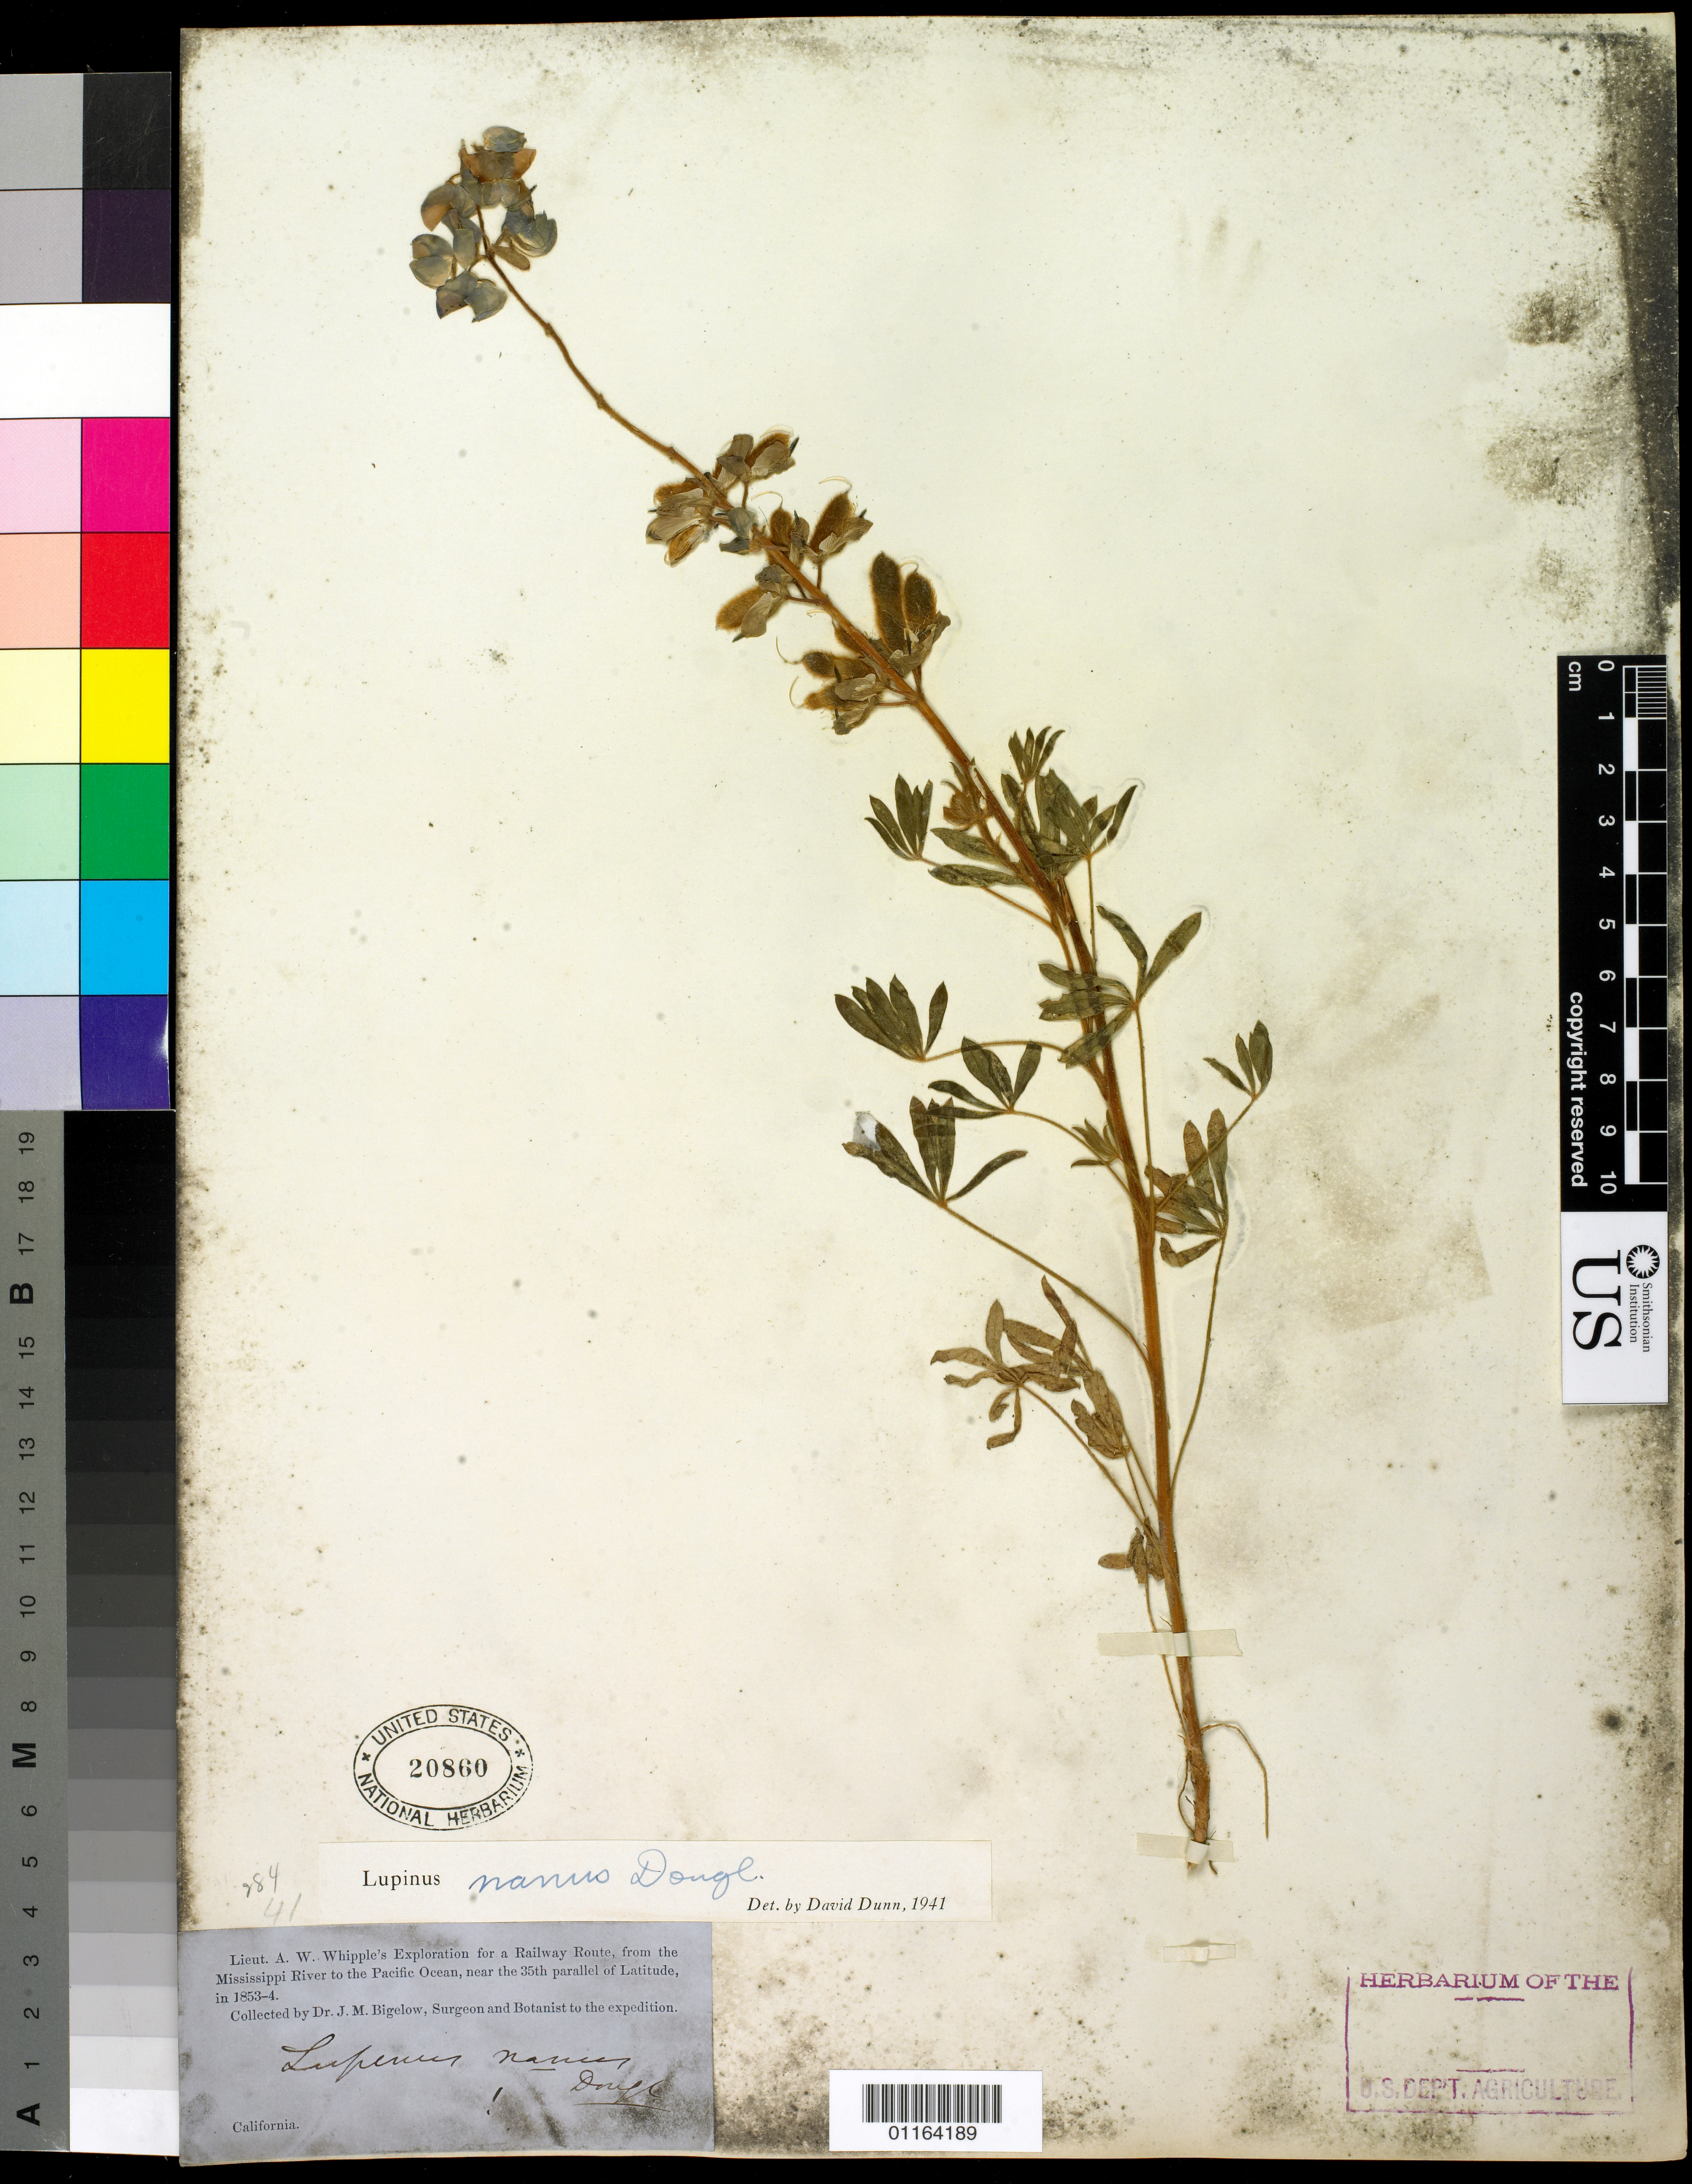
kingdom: Plantae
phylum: Tracheophyta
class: Magnoliopsida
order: Fabales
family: Fabaceae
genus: Lupinus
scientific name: Lupinus nanus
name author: Douglas ex Benth.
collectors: J. M. Bigelow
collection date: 1853/1854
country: United States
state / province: California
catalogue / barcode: US 20860